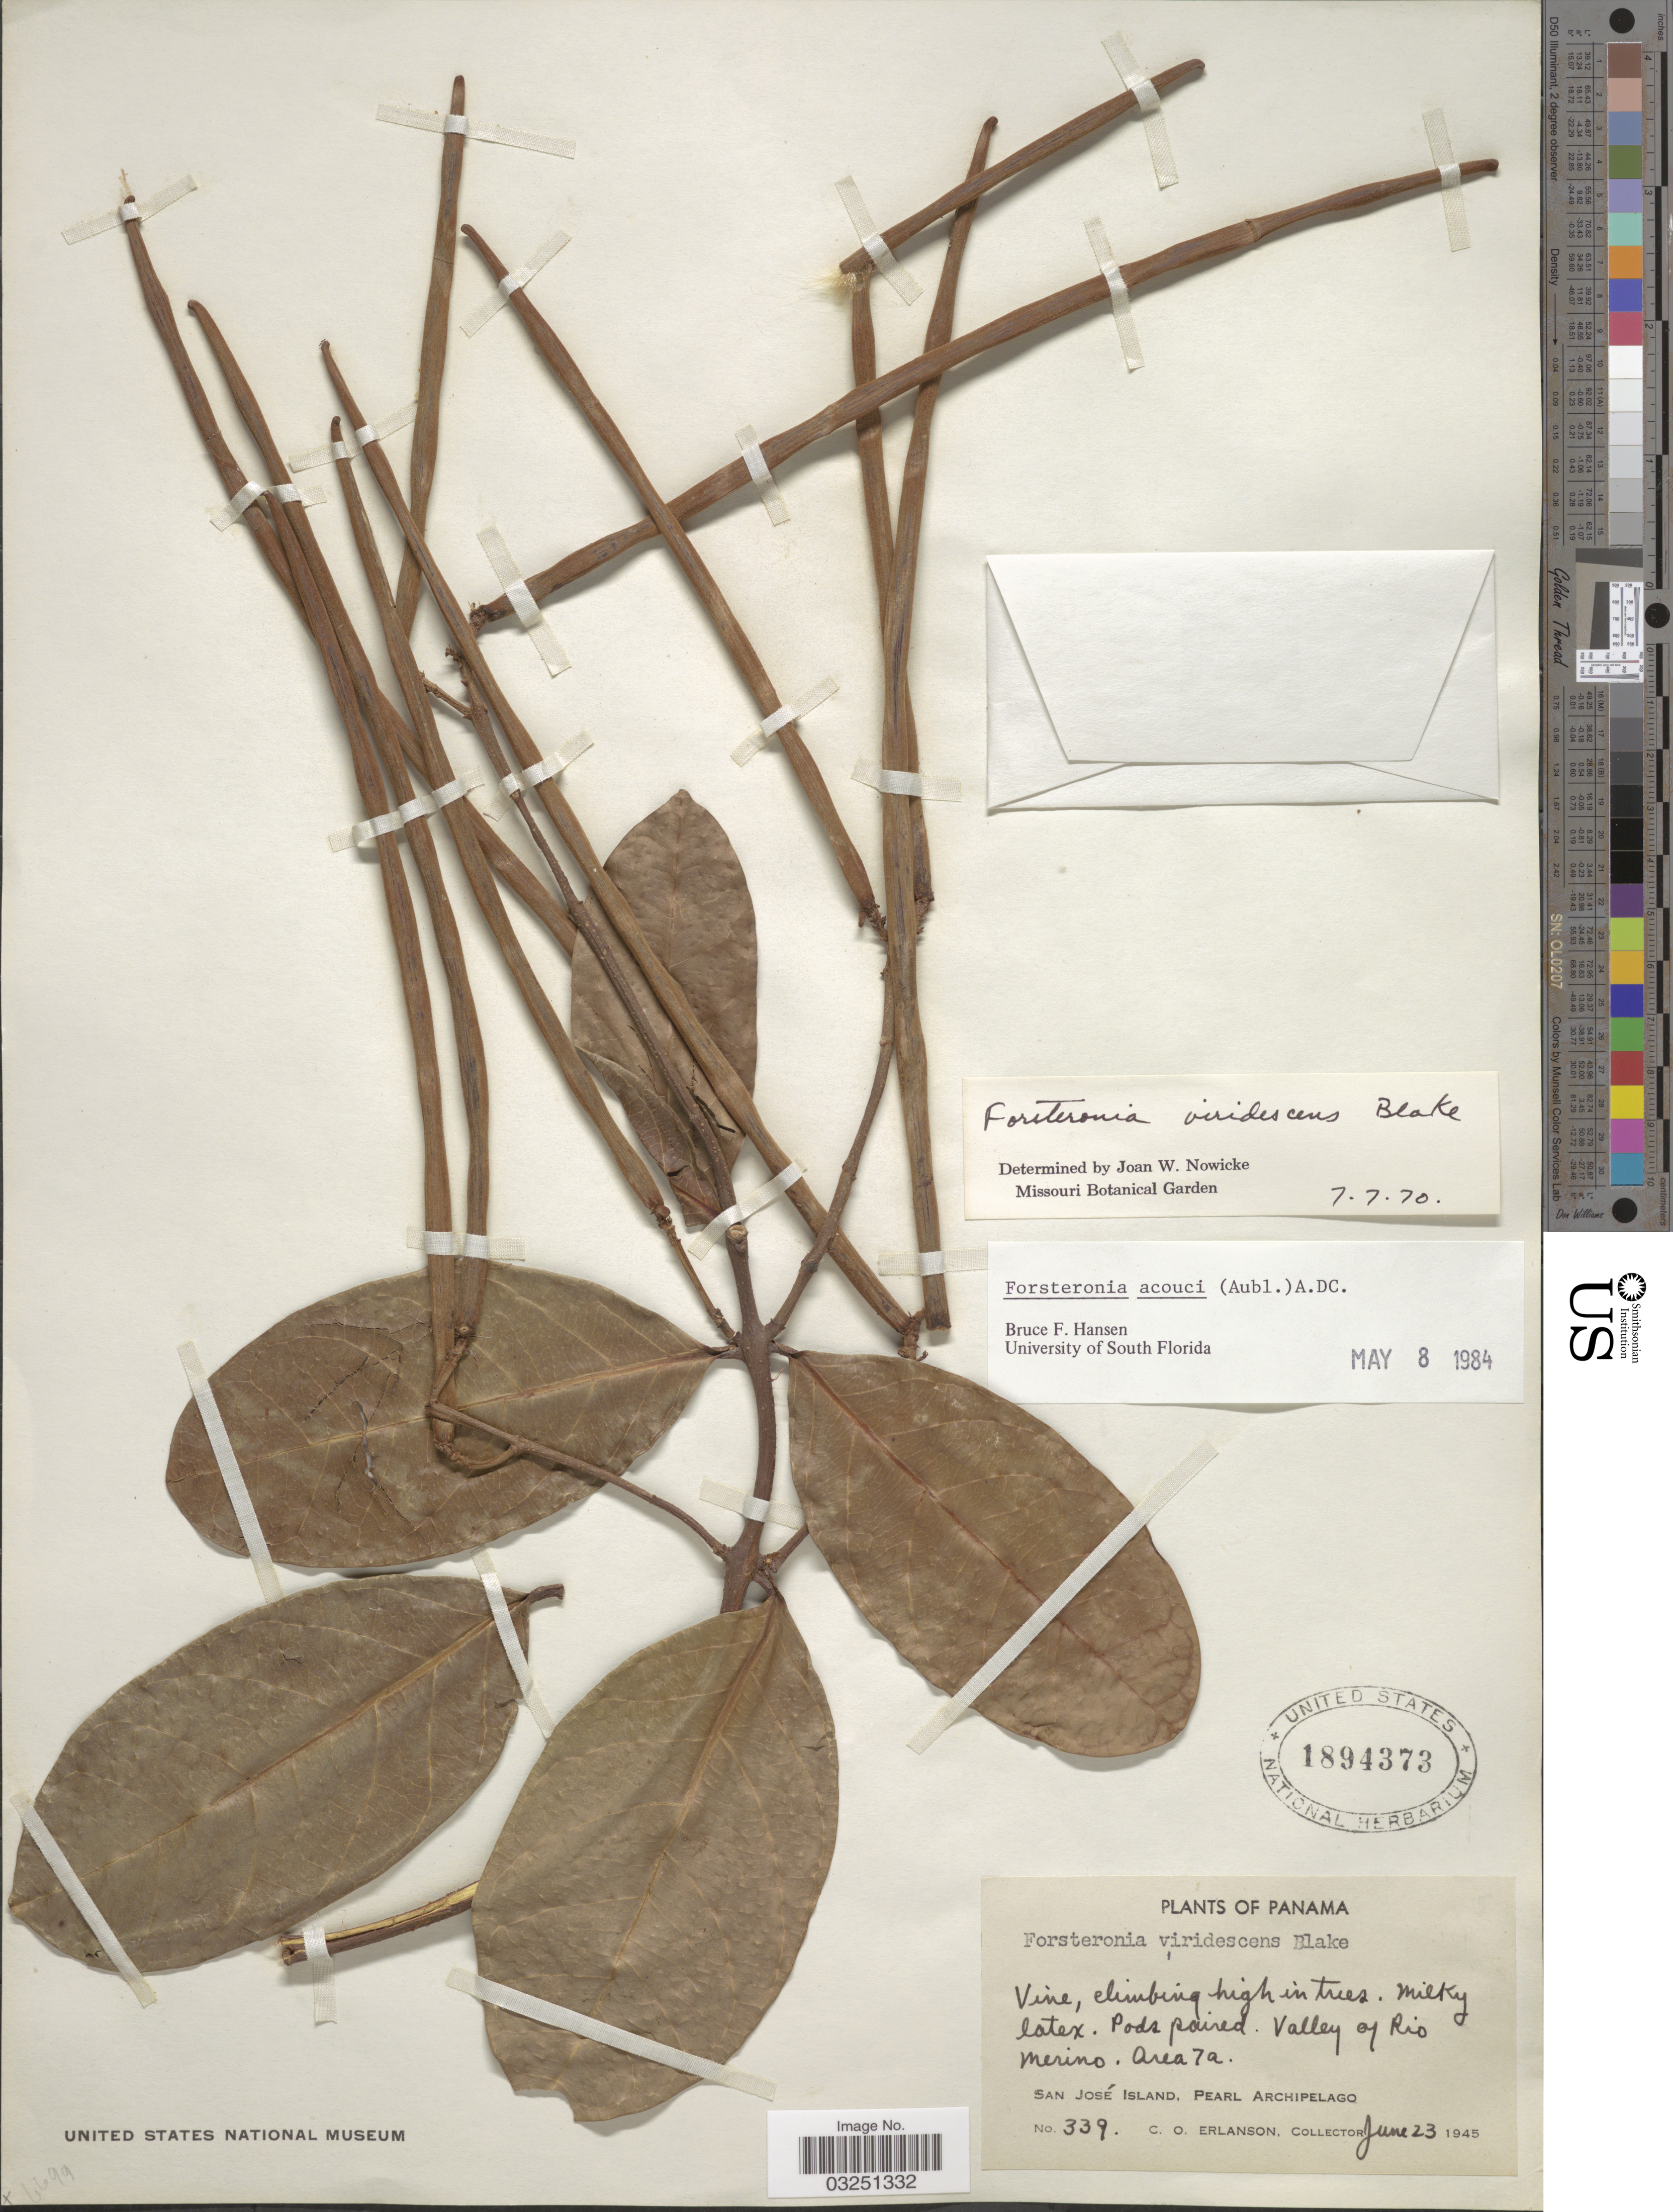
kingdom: Plantae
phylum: Tracheophyta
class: Magnoliopsida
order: Gentianales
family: Apocynaceae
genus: Forsteronia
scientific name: Forsteronia acouci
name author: (Aubl.) A. DC.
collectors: C. O. Erlanson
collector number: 339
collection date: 1945-06-23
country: Panama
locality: Valley of Rio Merino. Area 7a. San José Island, Pearl Archipelago.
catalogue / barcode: US 1894373